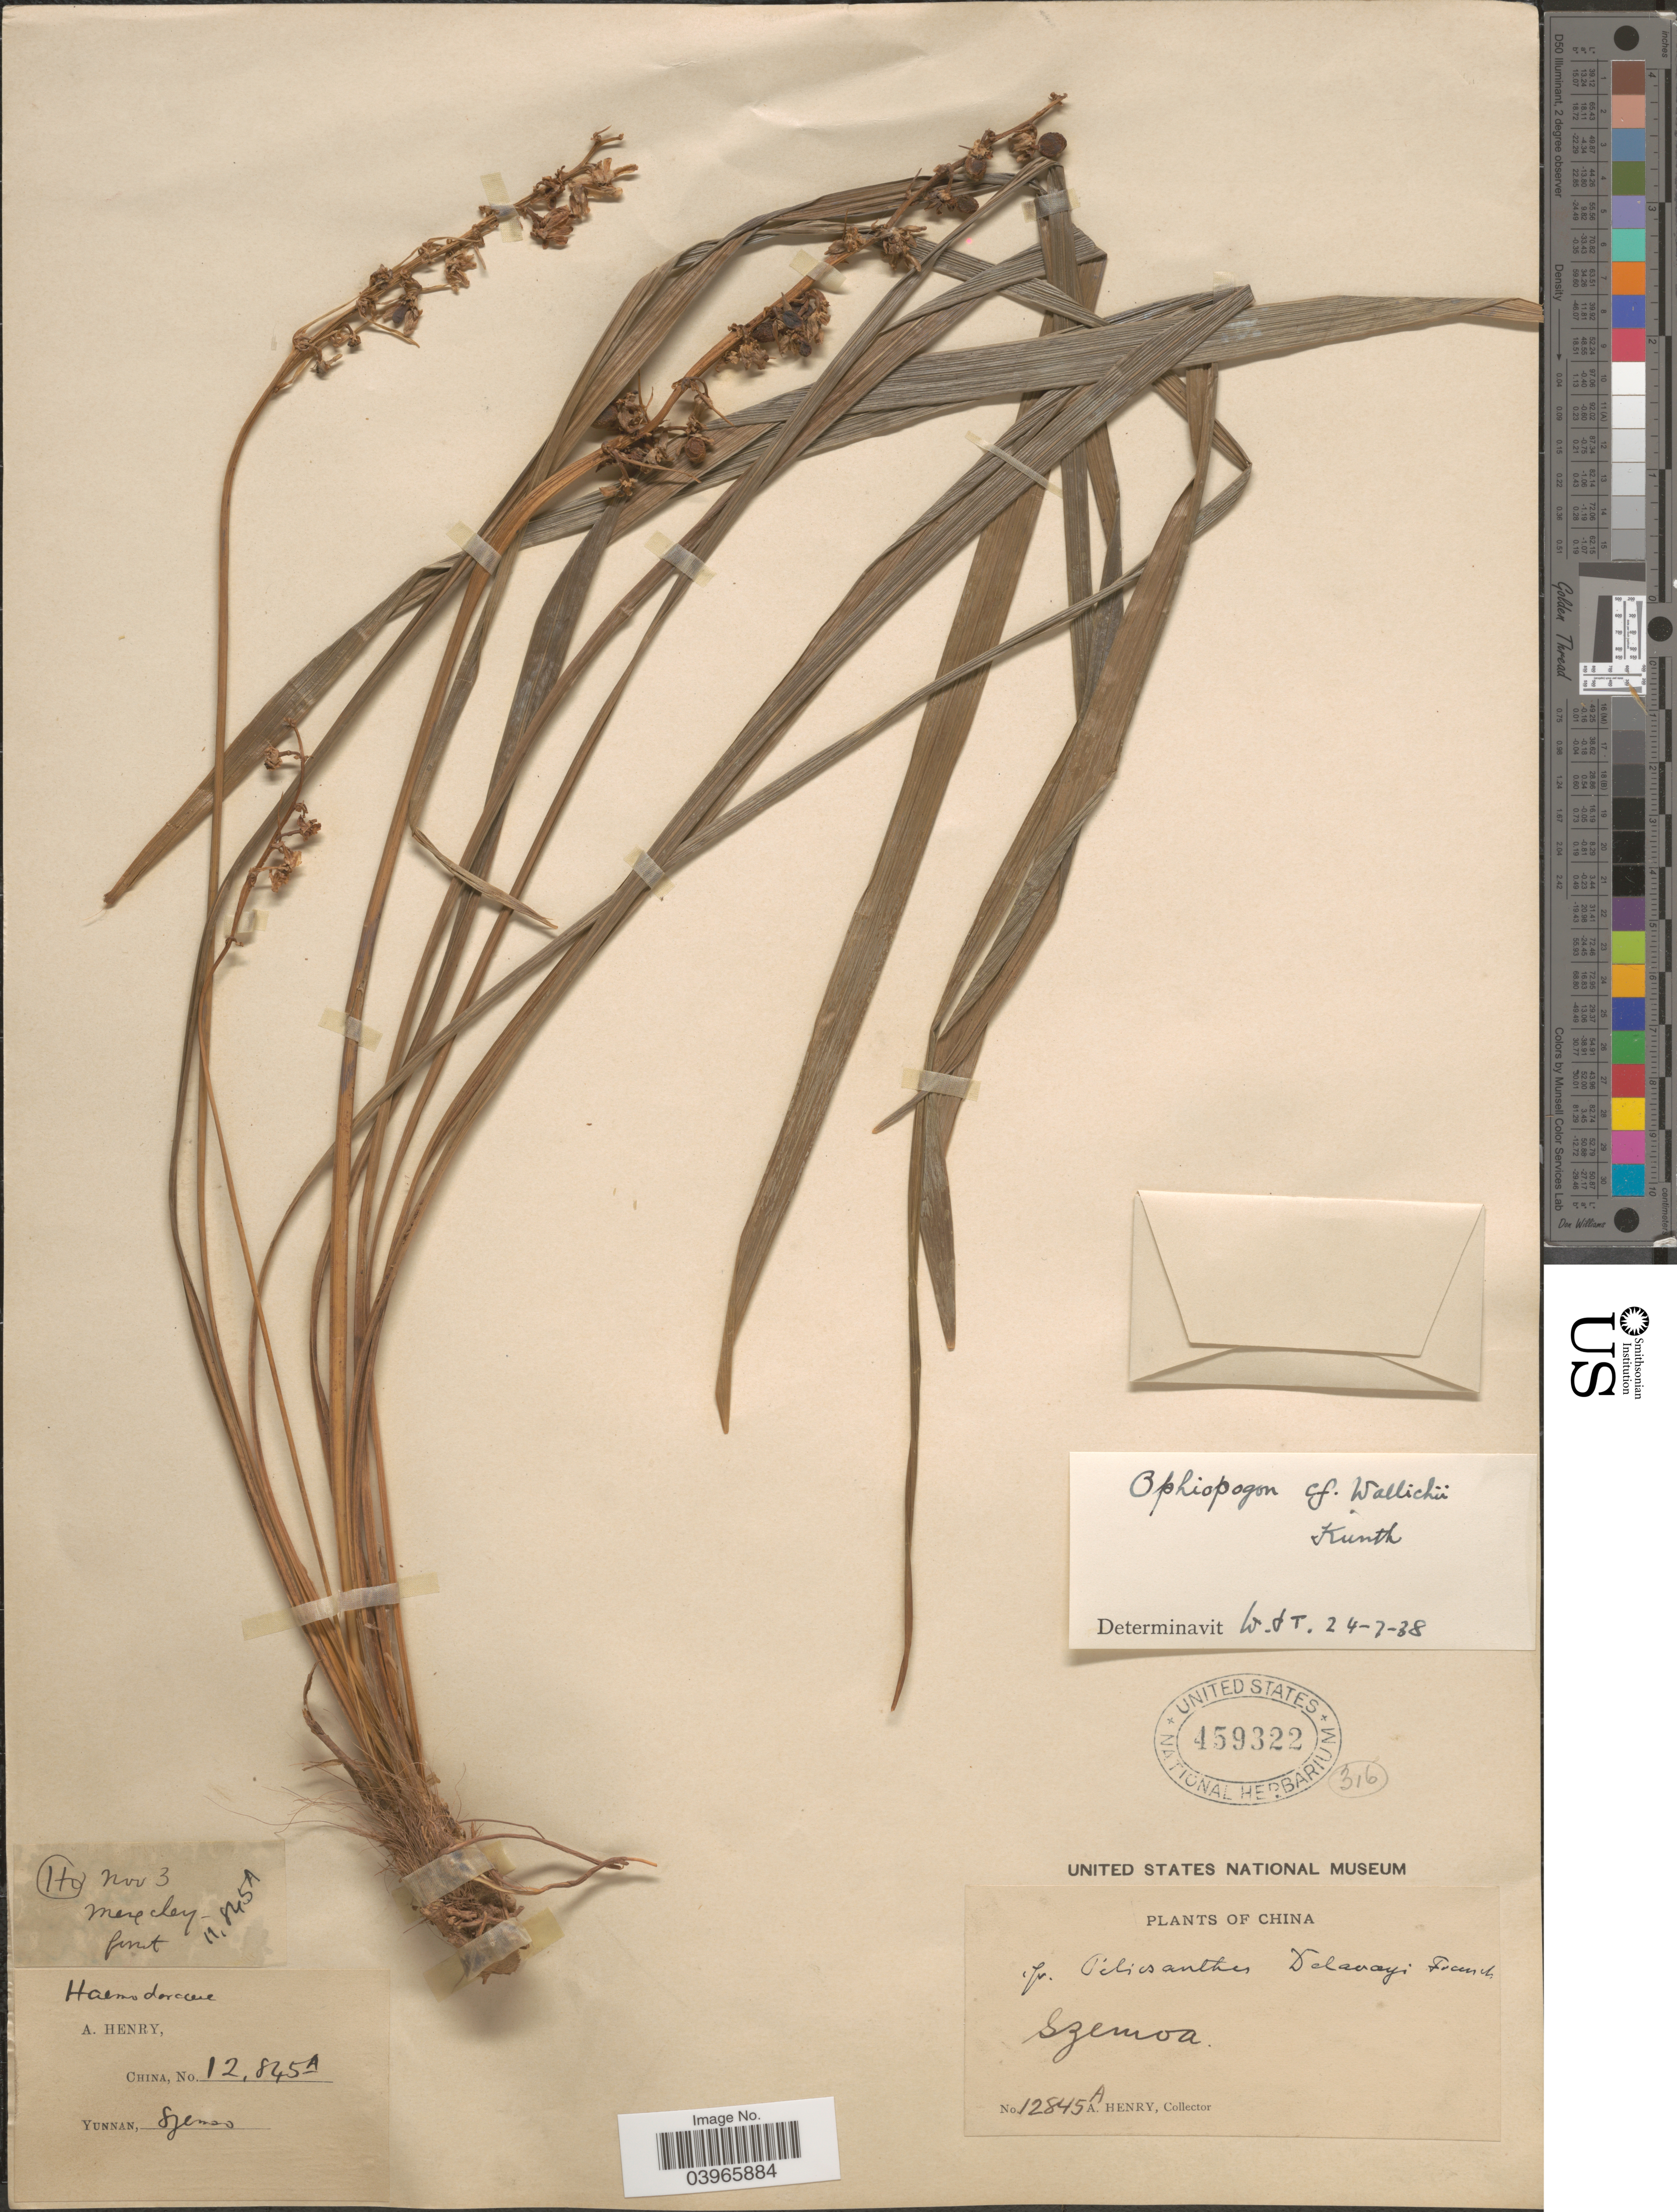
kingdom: Plantae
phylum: Tracheophyta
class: Liliopsida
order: Asparagales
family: Asparagaceae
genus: Ophiopogon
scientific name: Ophiopogon wallichianus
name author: (Kunth) Hook. f.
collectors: A. Henry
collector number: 12845 A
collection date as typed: Transcribed d/m/y: /11/3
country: China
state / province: Yunnan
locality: Szemoa.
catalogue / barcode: US 459322